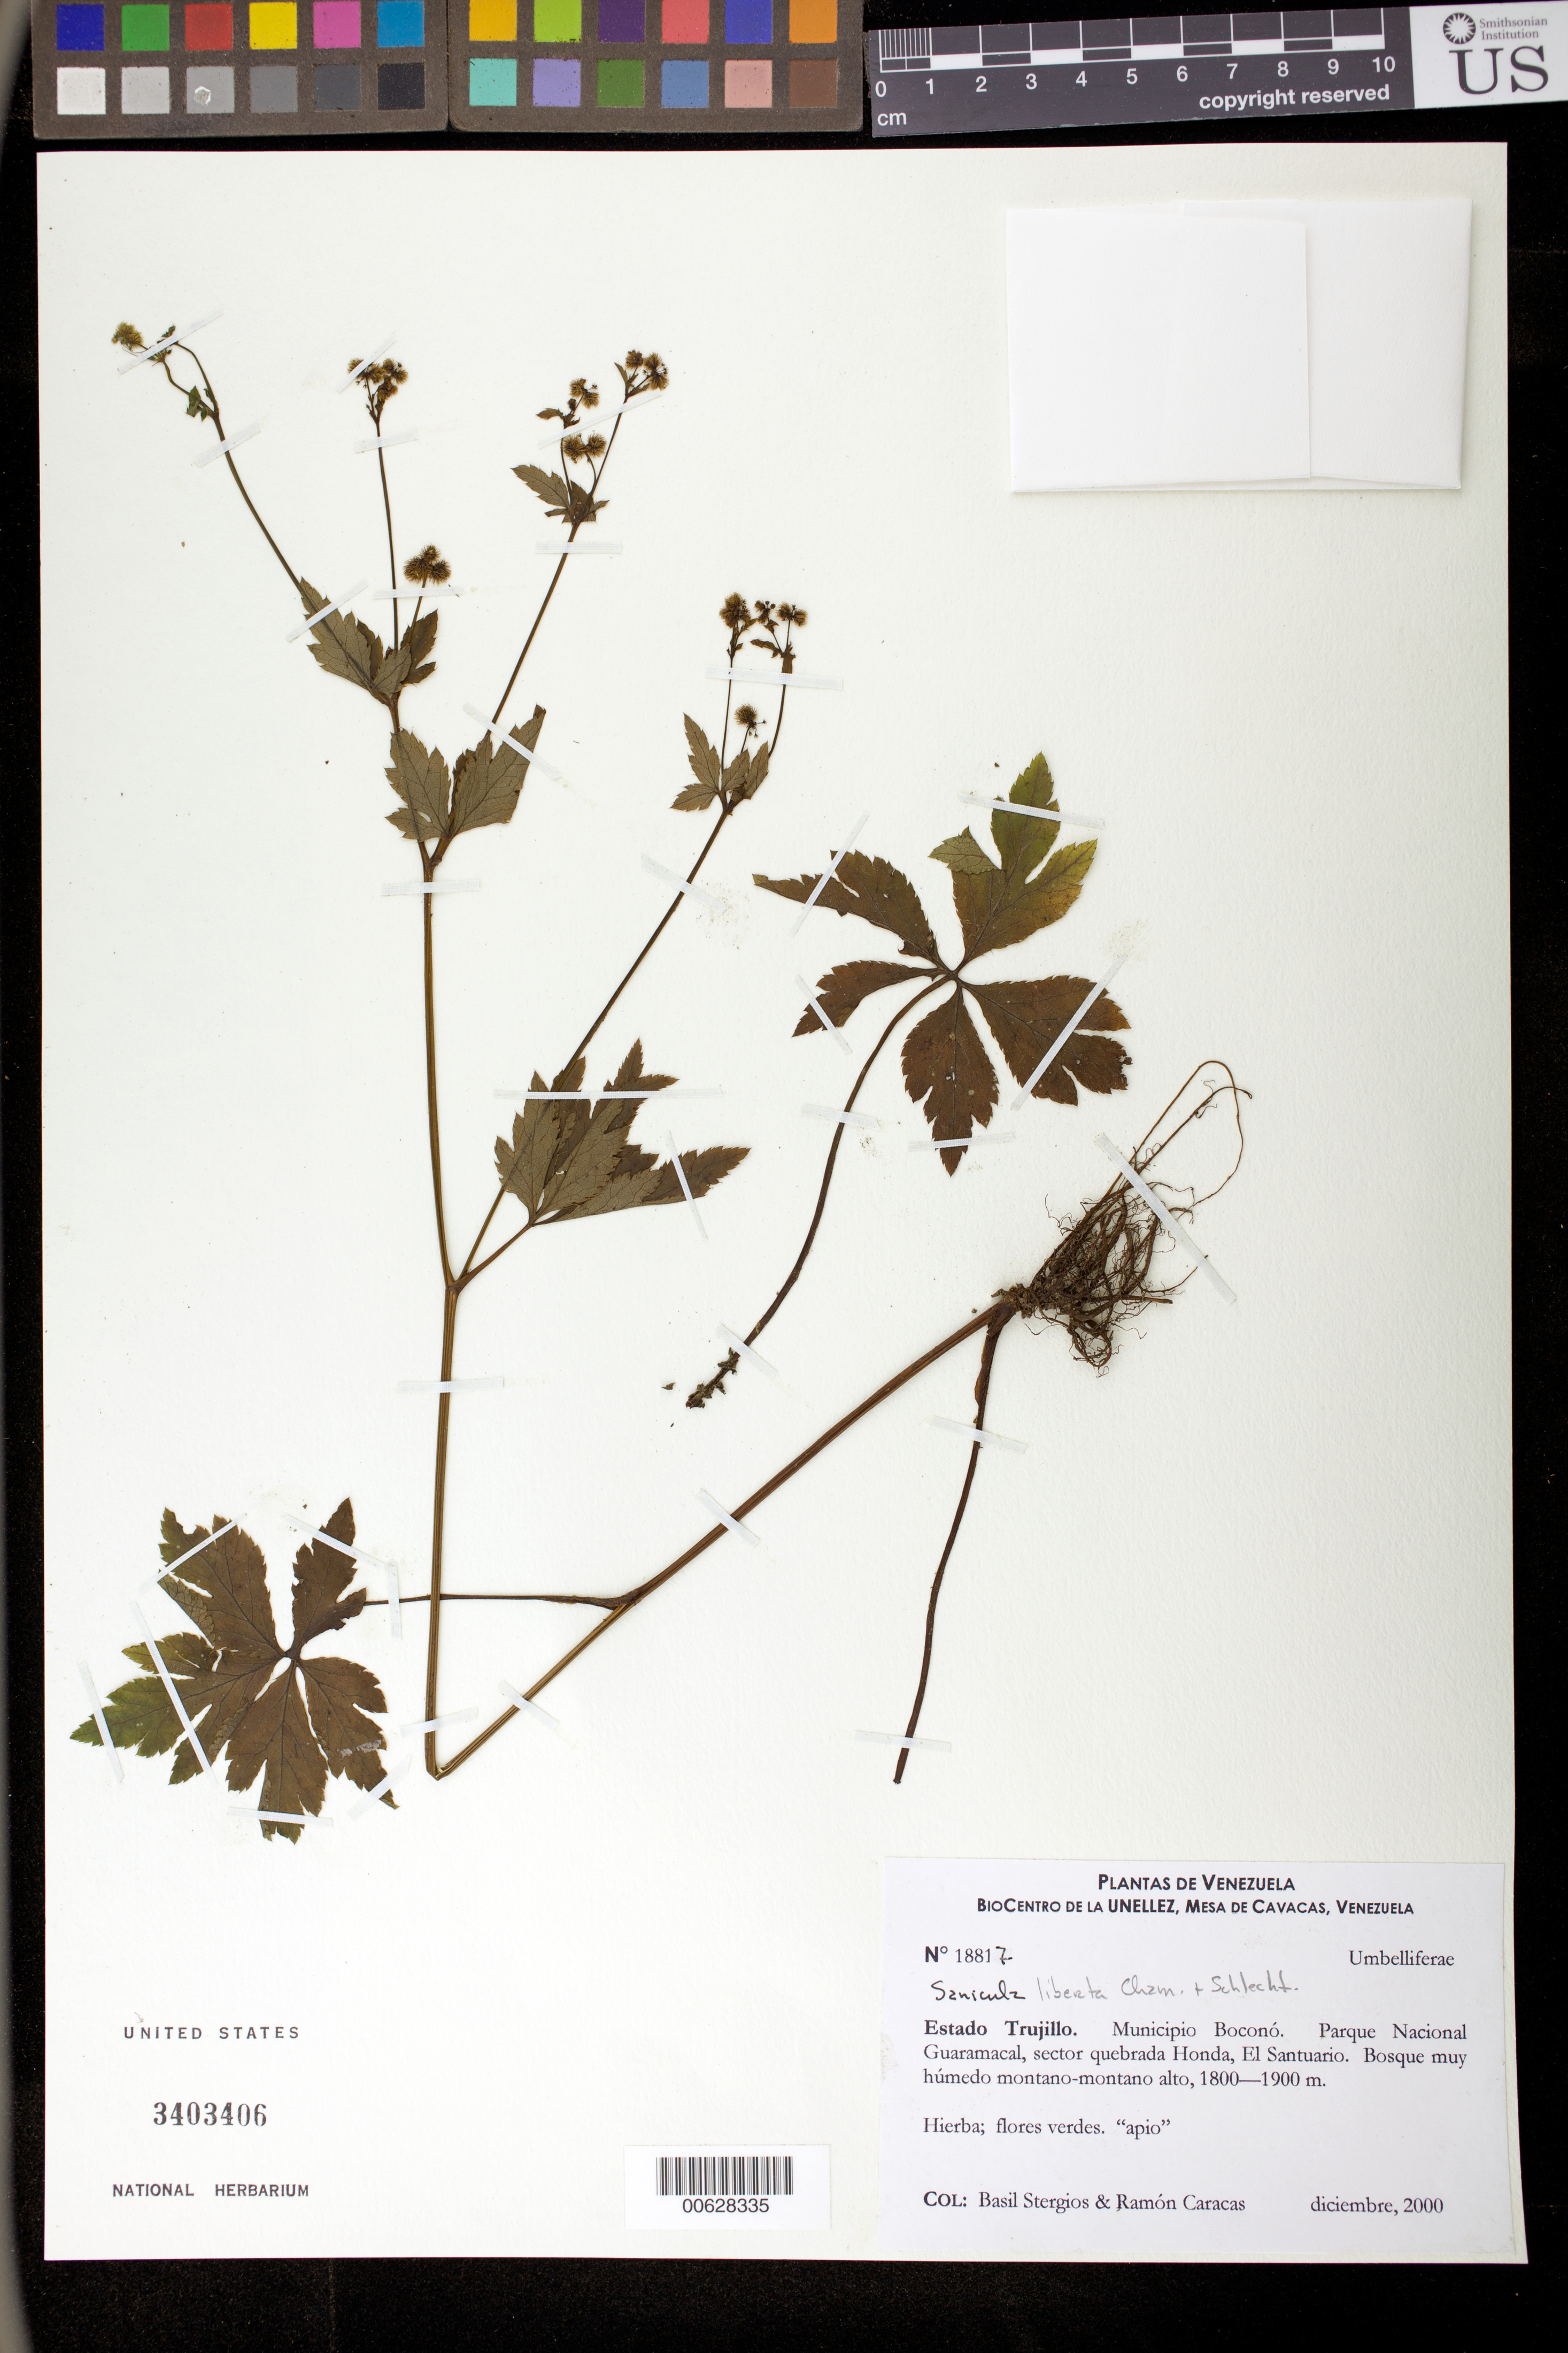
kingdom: Plantae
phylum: Tracheophyta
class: Magnoliopsida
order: Apiales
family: Apiaceae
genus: Sanicula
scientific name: Sanicula liberta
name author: Cham. & Schltdl.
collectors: B. G. Stergios & R. Caracas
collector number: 18817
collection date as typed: Dec 2000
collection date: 2000-12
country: Venezuela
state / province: Trujillo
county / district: Boconó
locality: Parque Nacional Guaramacal, quebrada Honda, El Santuario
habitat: Bosque muy húmedo montano-montano alto.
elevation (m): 1800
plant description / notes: Common name: Apio; CTES, PORT, US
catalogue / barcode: US 3403406